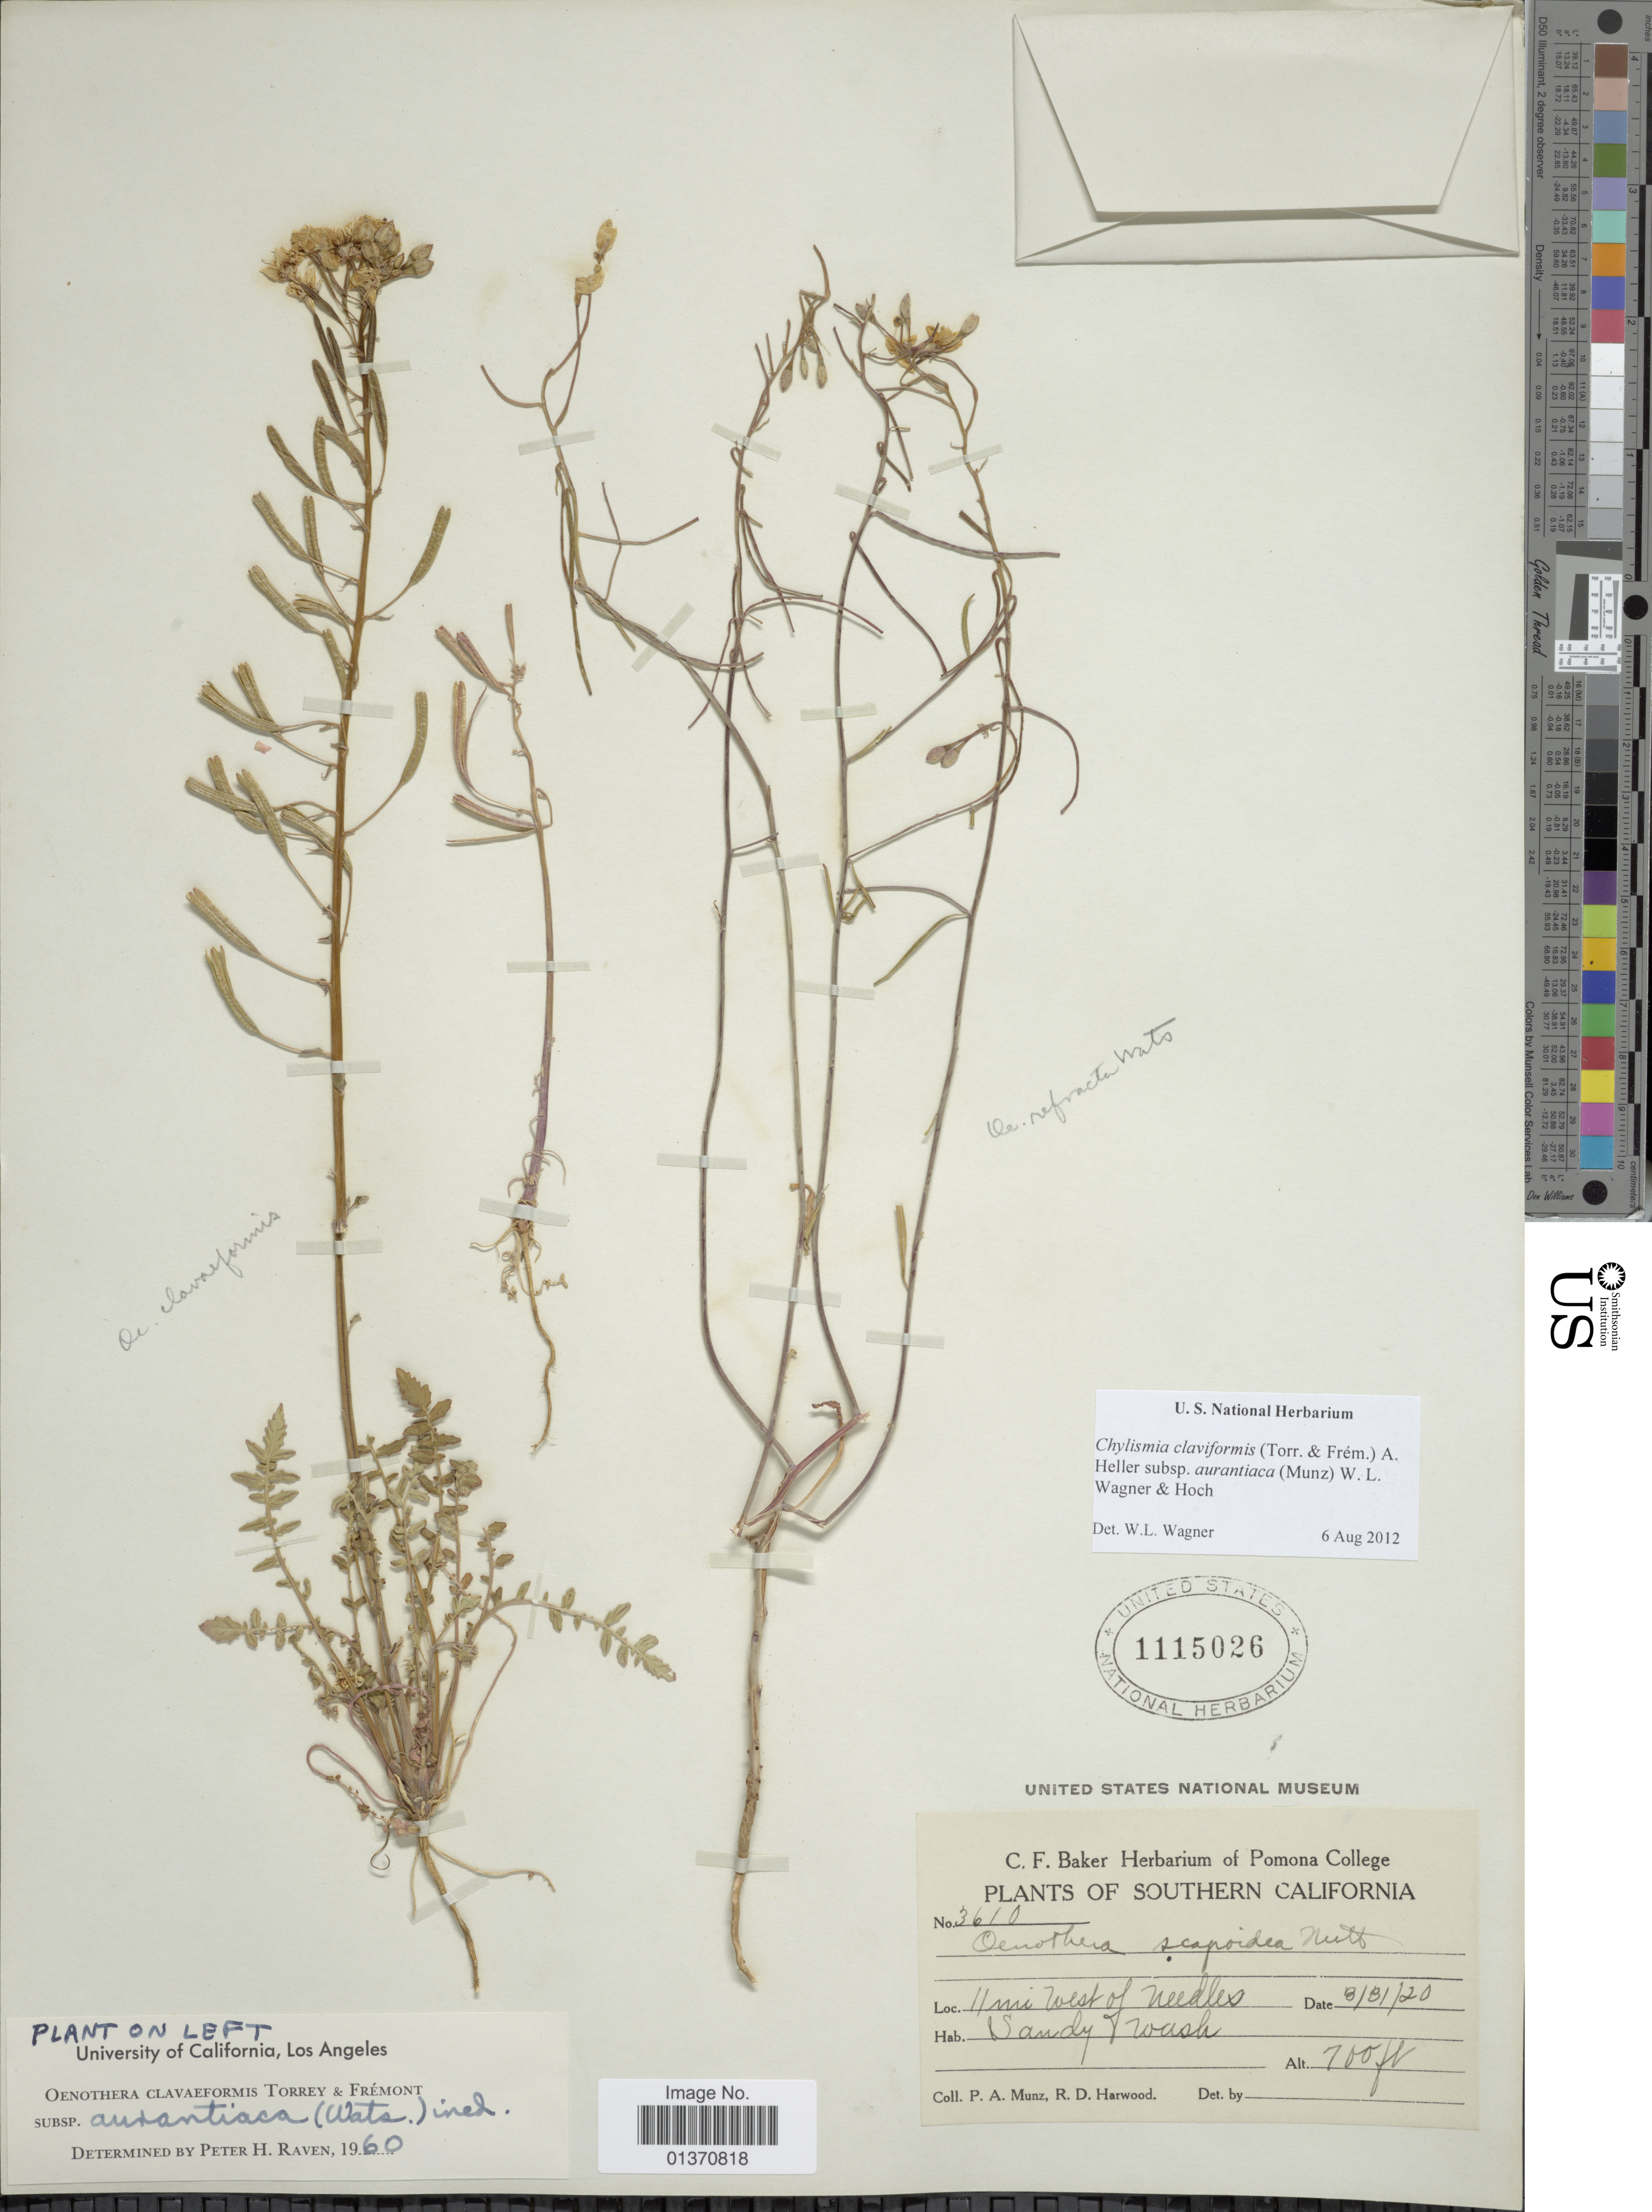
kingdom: Plantae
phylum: Tracheophyta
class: Magnoliopsida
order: Myrtales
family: Onagraceae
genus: Chylismia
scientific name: Chylismia claviformis subsp. aurantiaca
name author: (Munz) W.L. Wagner & Hoch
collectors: P. A. Munz & R. Harwood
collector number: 3610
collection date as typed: Transcribed d/m/y: 31/3/20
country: United States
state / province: California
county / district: San Bernardino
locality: Southern California, 11 mi west of Needles, Sandy wash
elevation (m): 213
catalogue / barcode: US 1115026